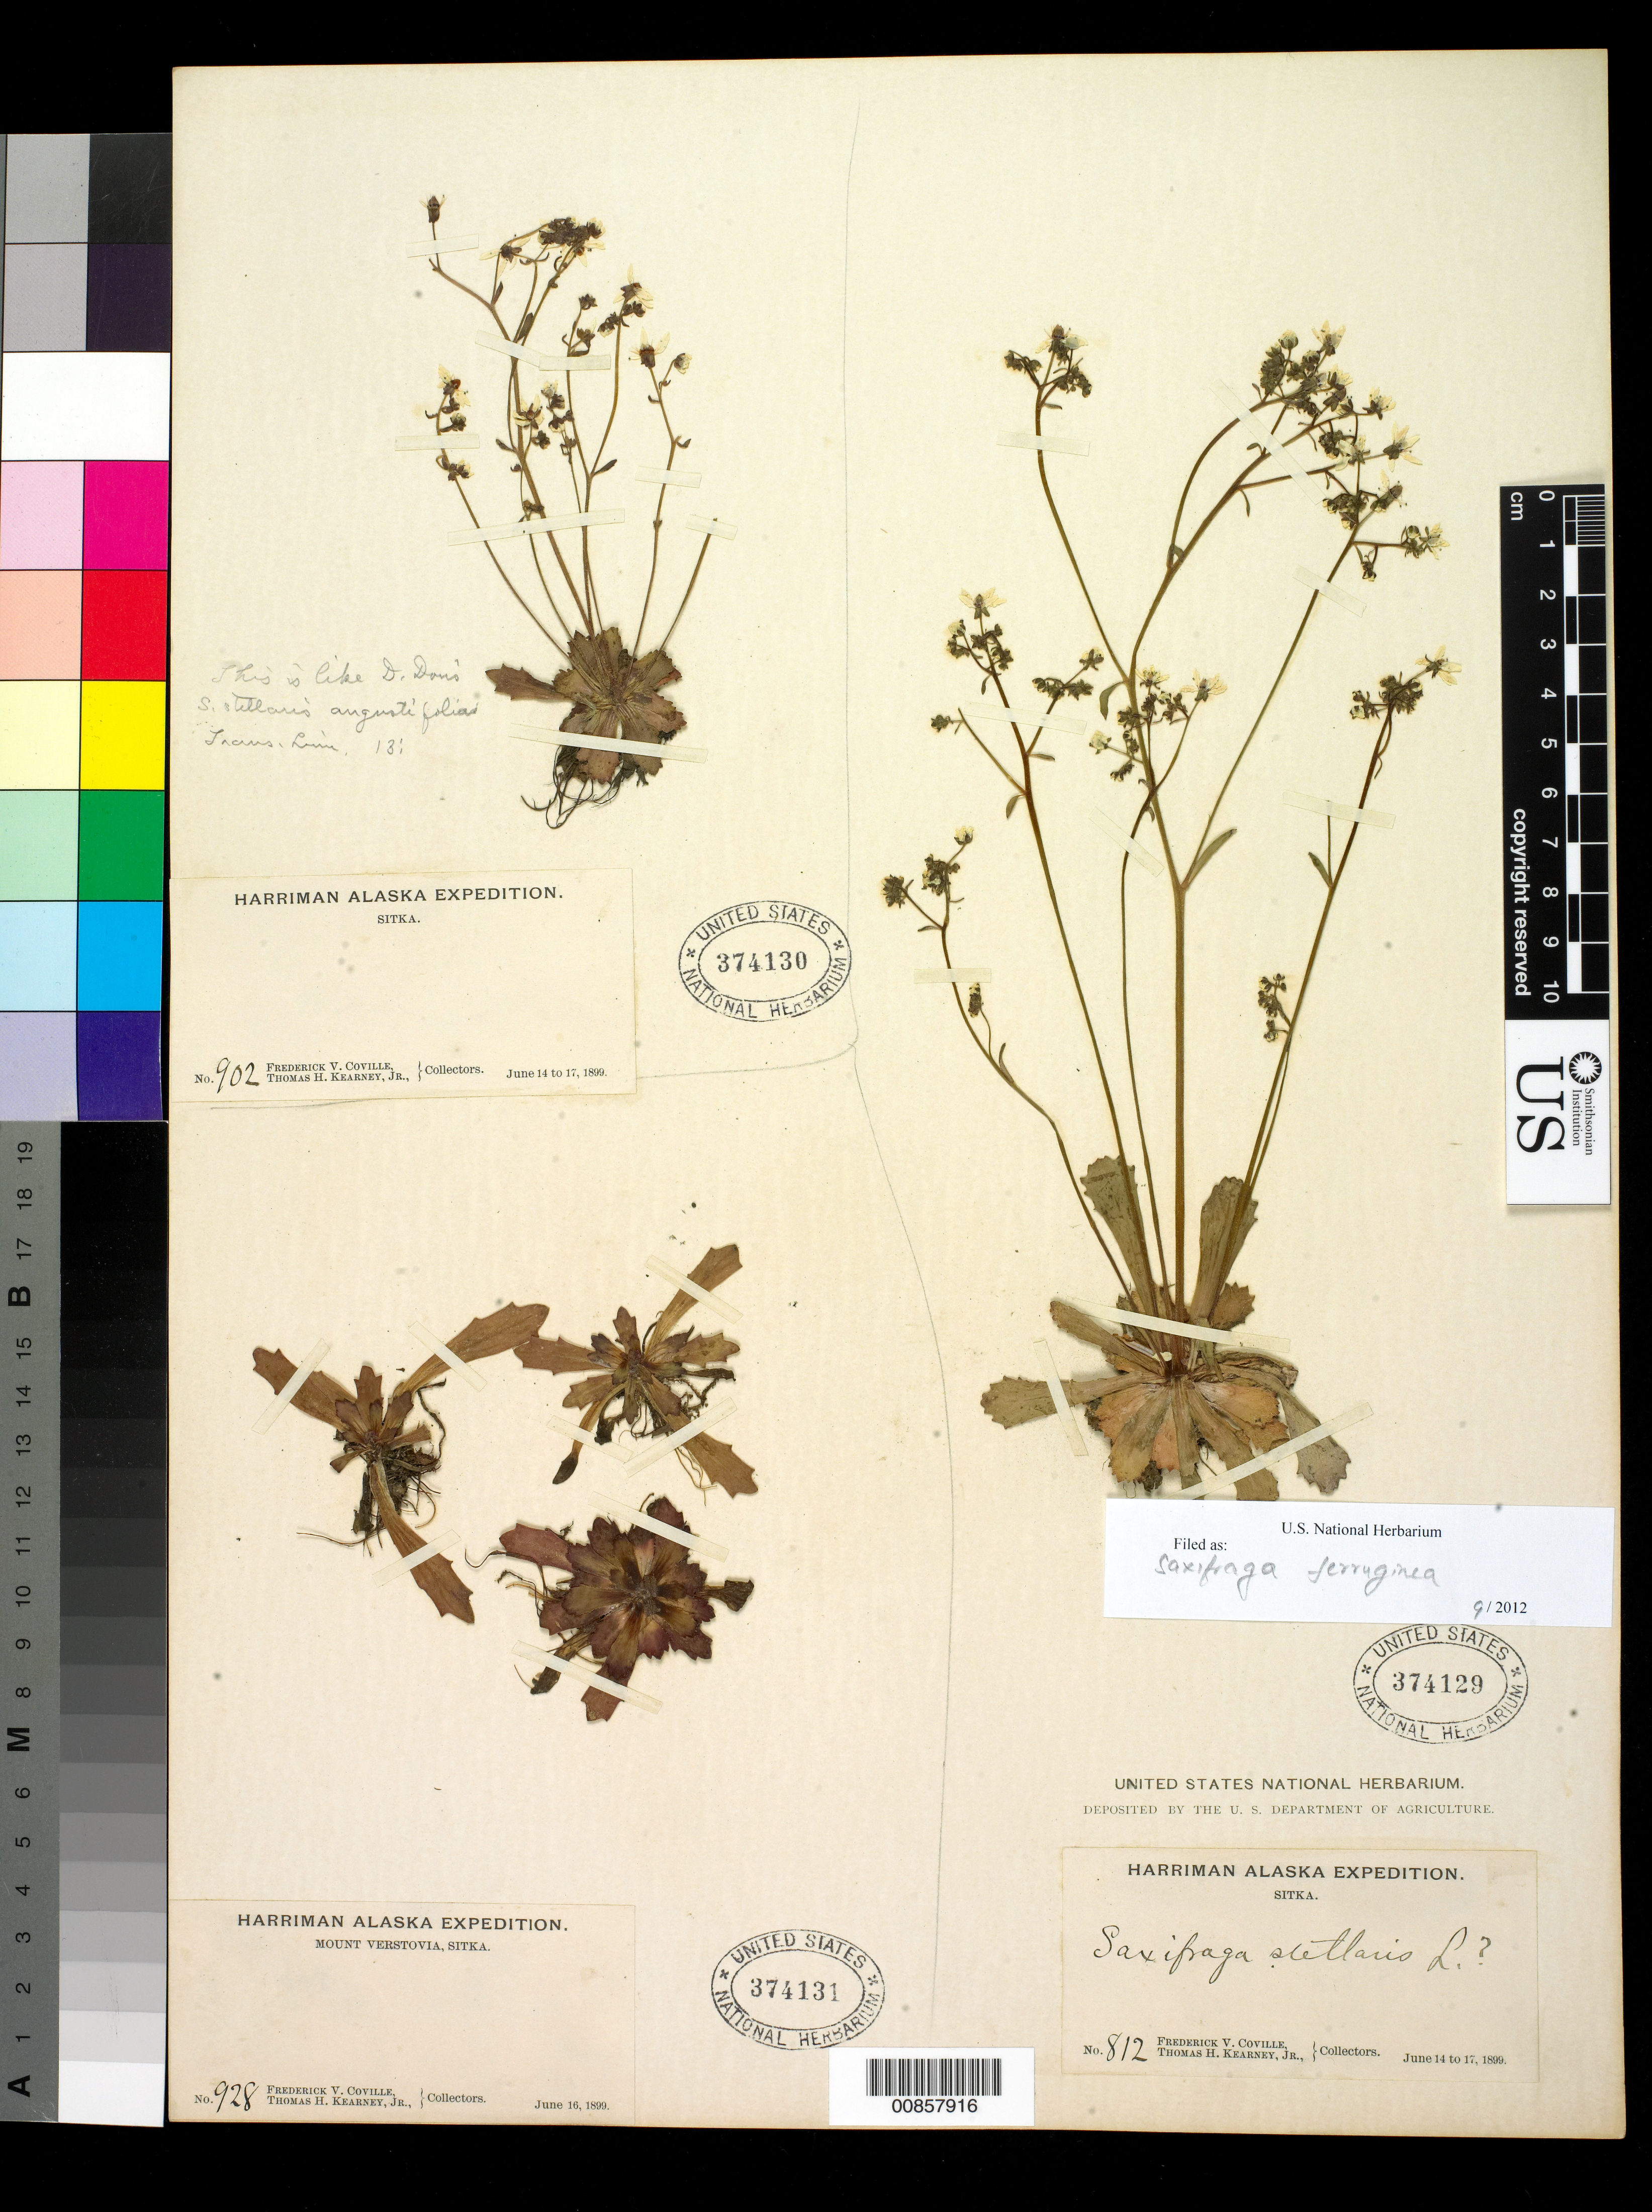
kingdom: Plantae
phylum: Tracheophyta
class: Magnoliopsida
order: Saxifragales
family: Saxifragaceae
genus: Micranthes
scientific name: Micranthes ferruginea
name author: (Graham) Brouillet & Gornall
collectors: F. V. Coville & C. Kearney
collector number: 928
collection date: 1899-06-16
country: United States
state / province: Alaska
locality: Sitka, Mount Verstovia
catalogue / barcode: US 374131-2